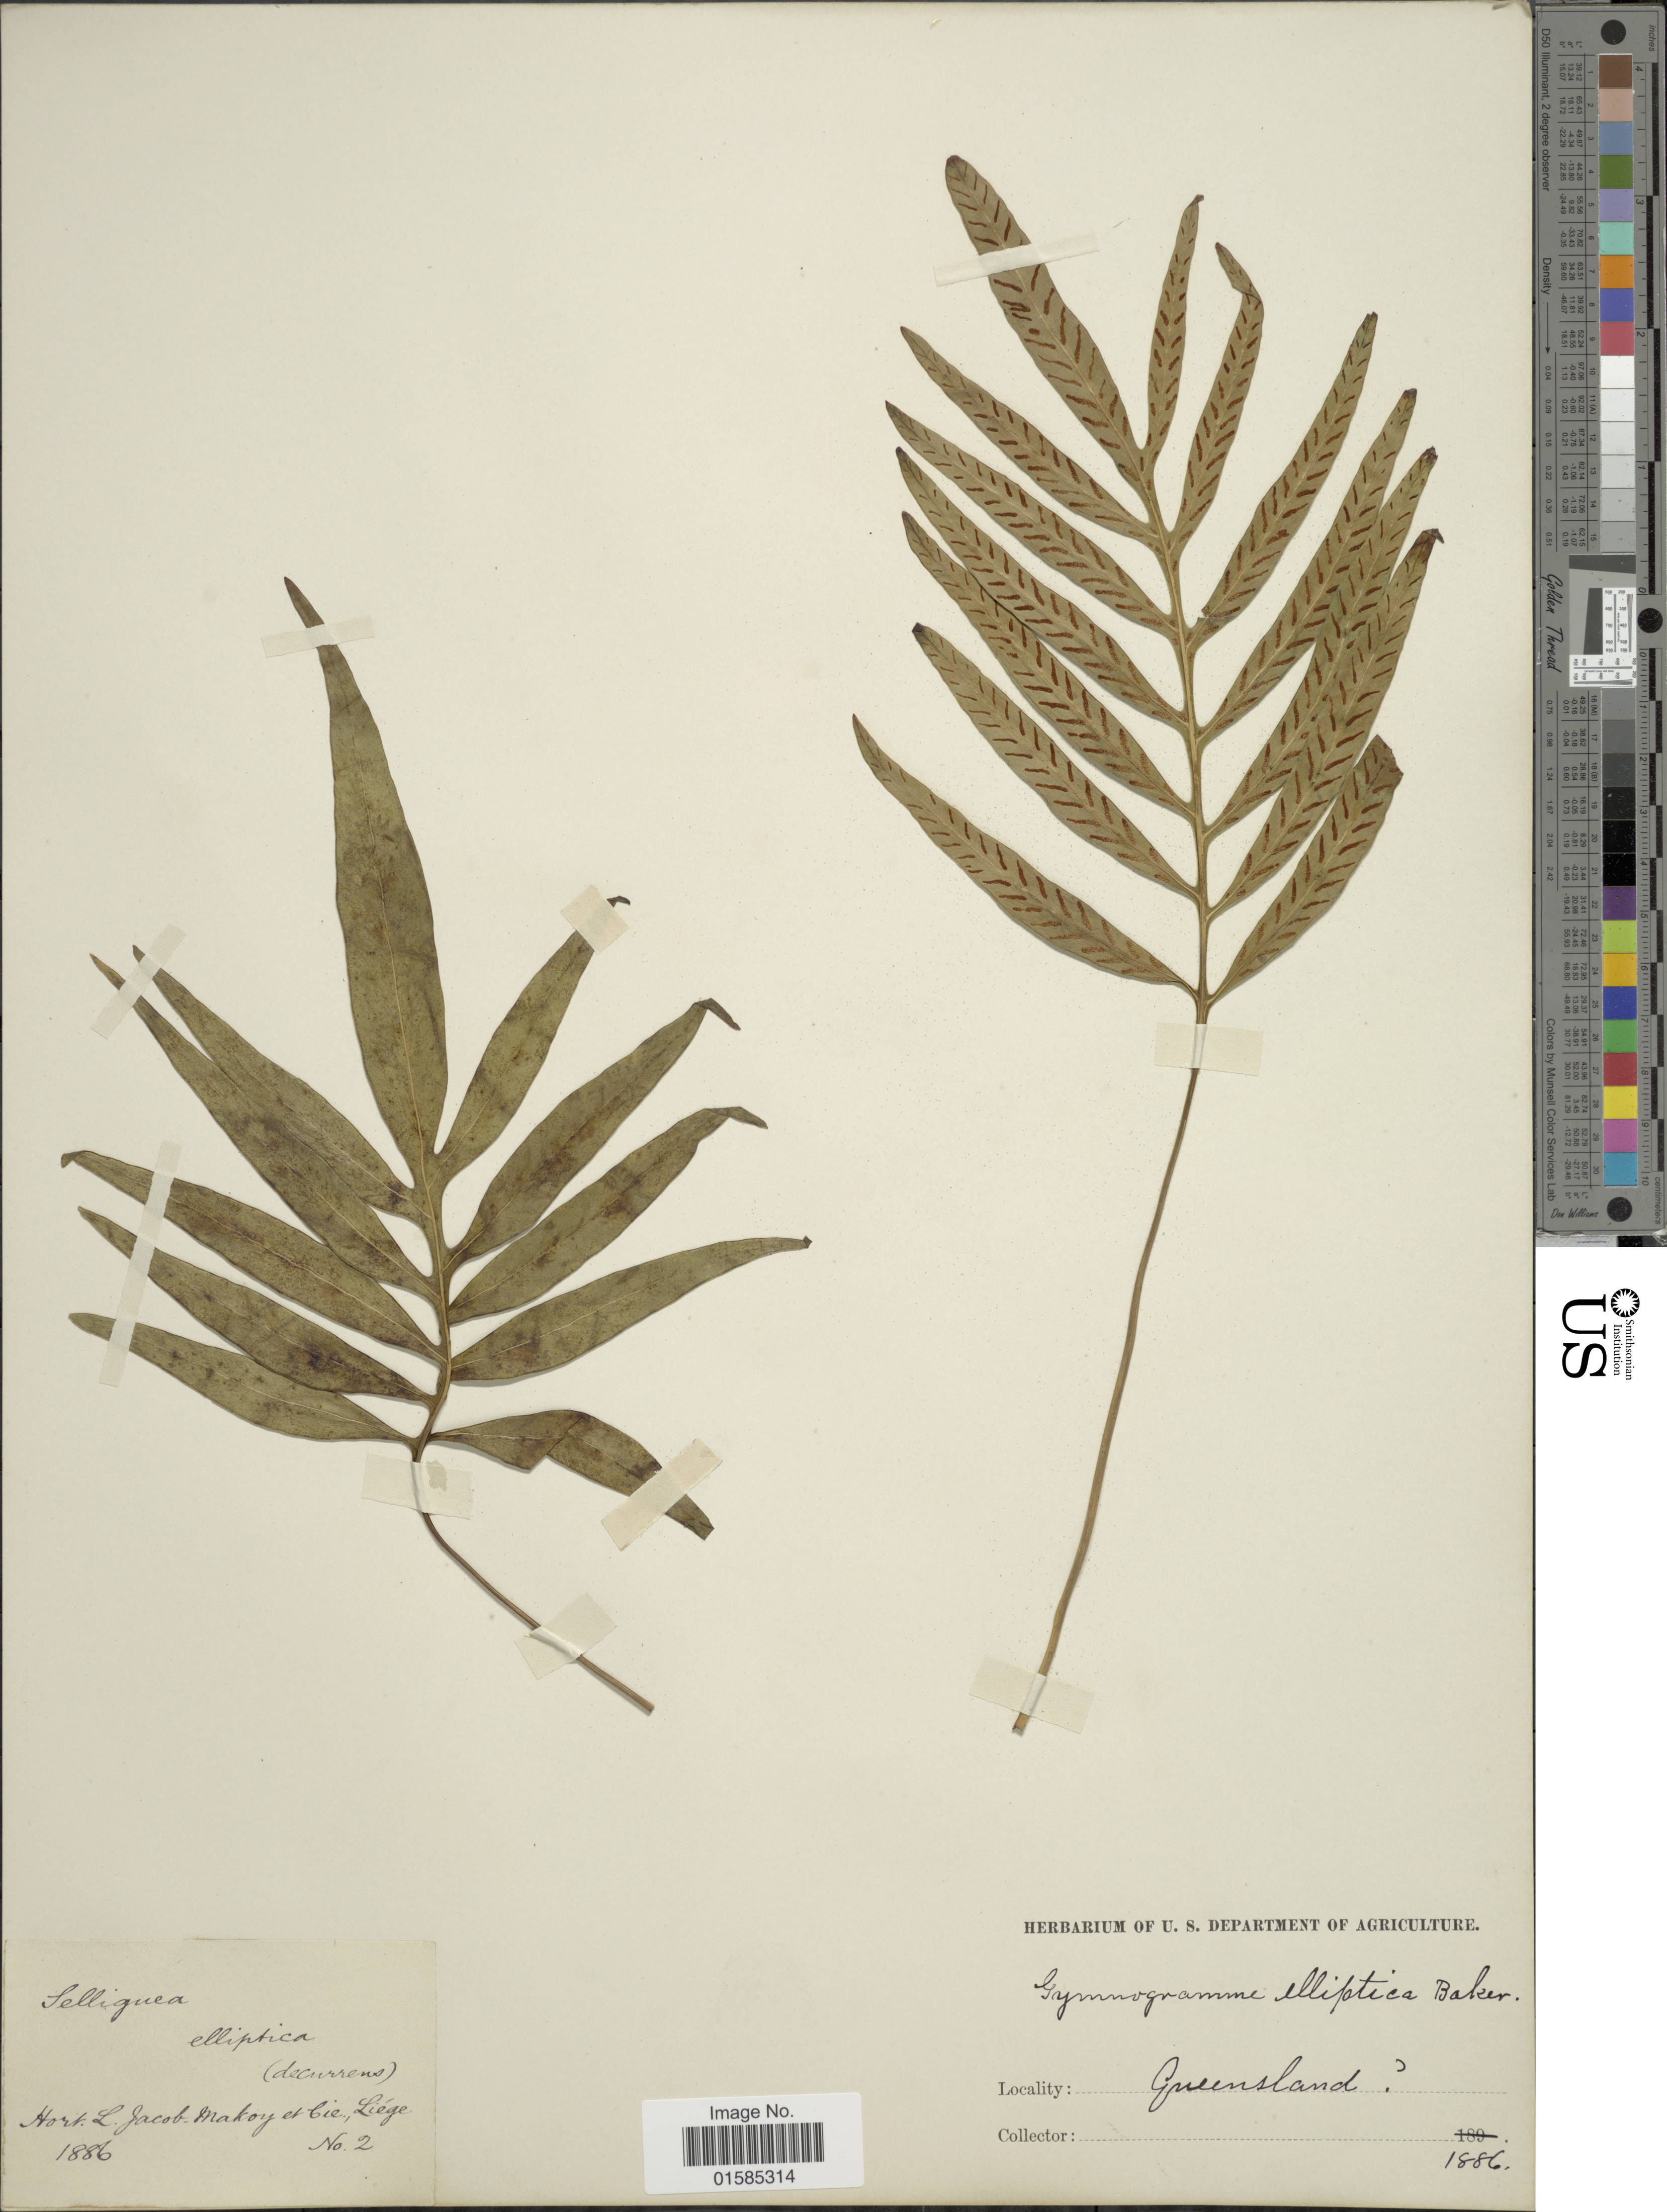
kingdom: Plantae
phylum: Tracheophyta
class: Polypodiopsida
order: Polypodiales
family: Polypodiaceae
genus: Leptochilus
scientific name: Leptochilus ellipticus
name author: (Thunb.) Noot.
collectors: L. Jacob-Makoy & et al.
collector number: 2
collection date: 1886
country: Australia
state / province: Queensland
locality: Queensland?